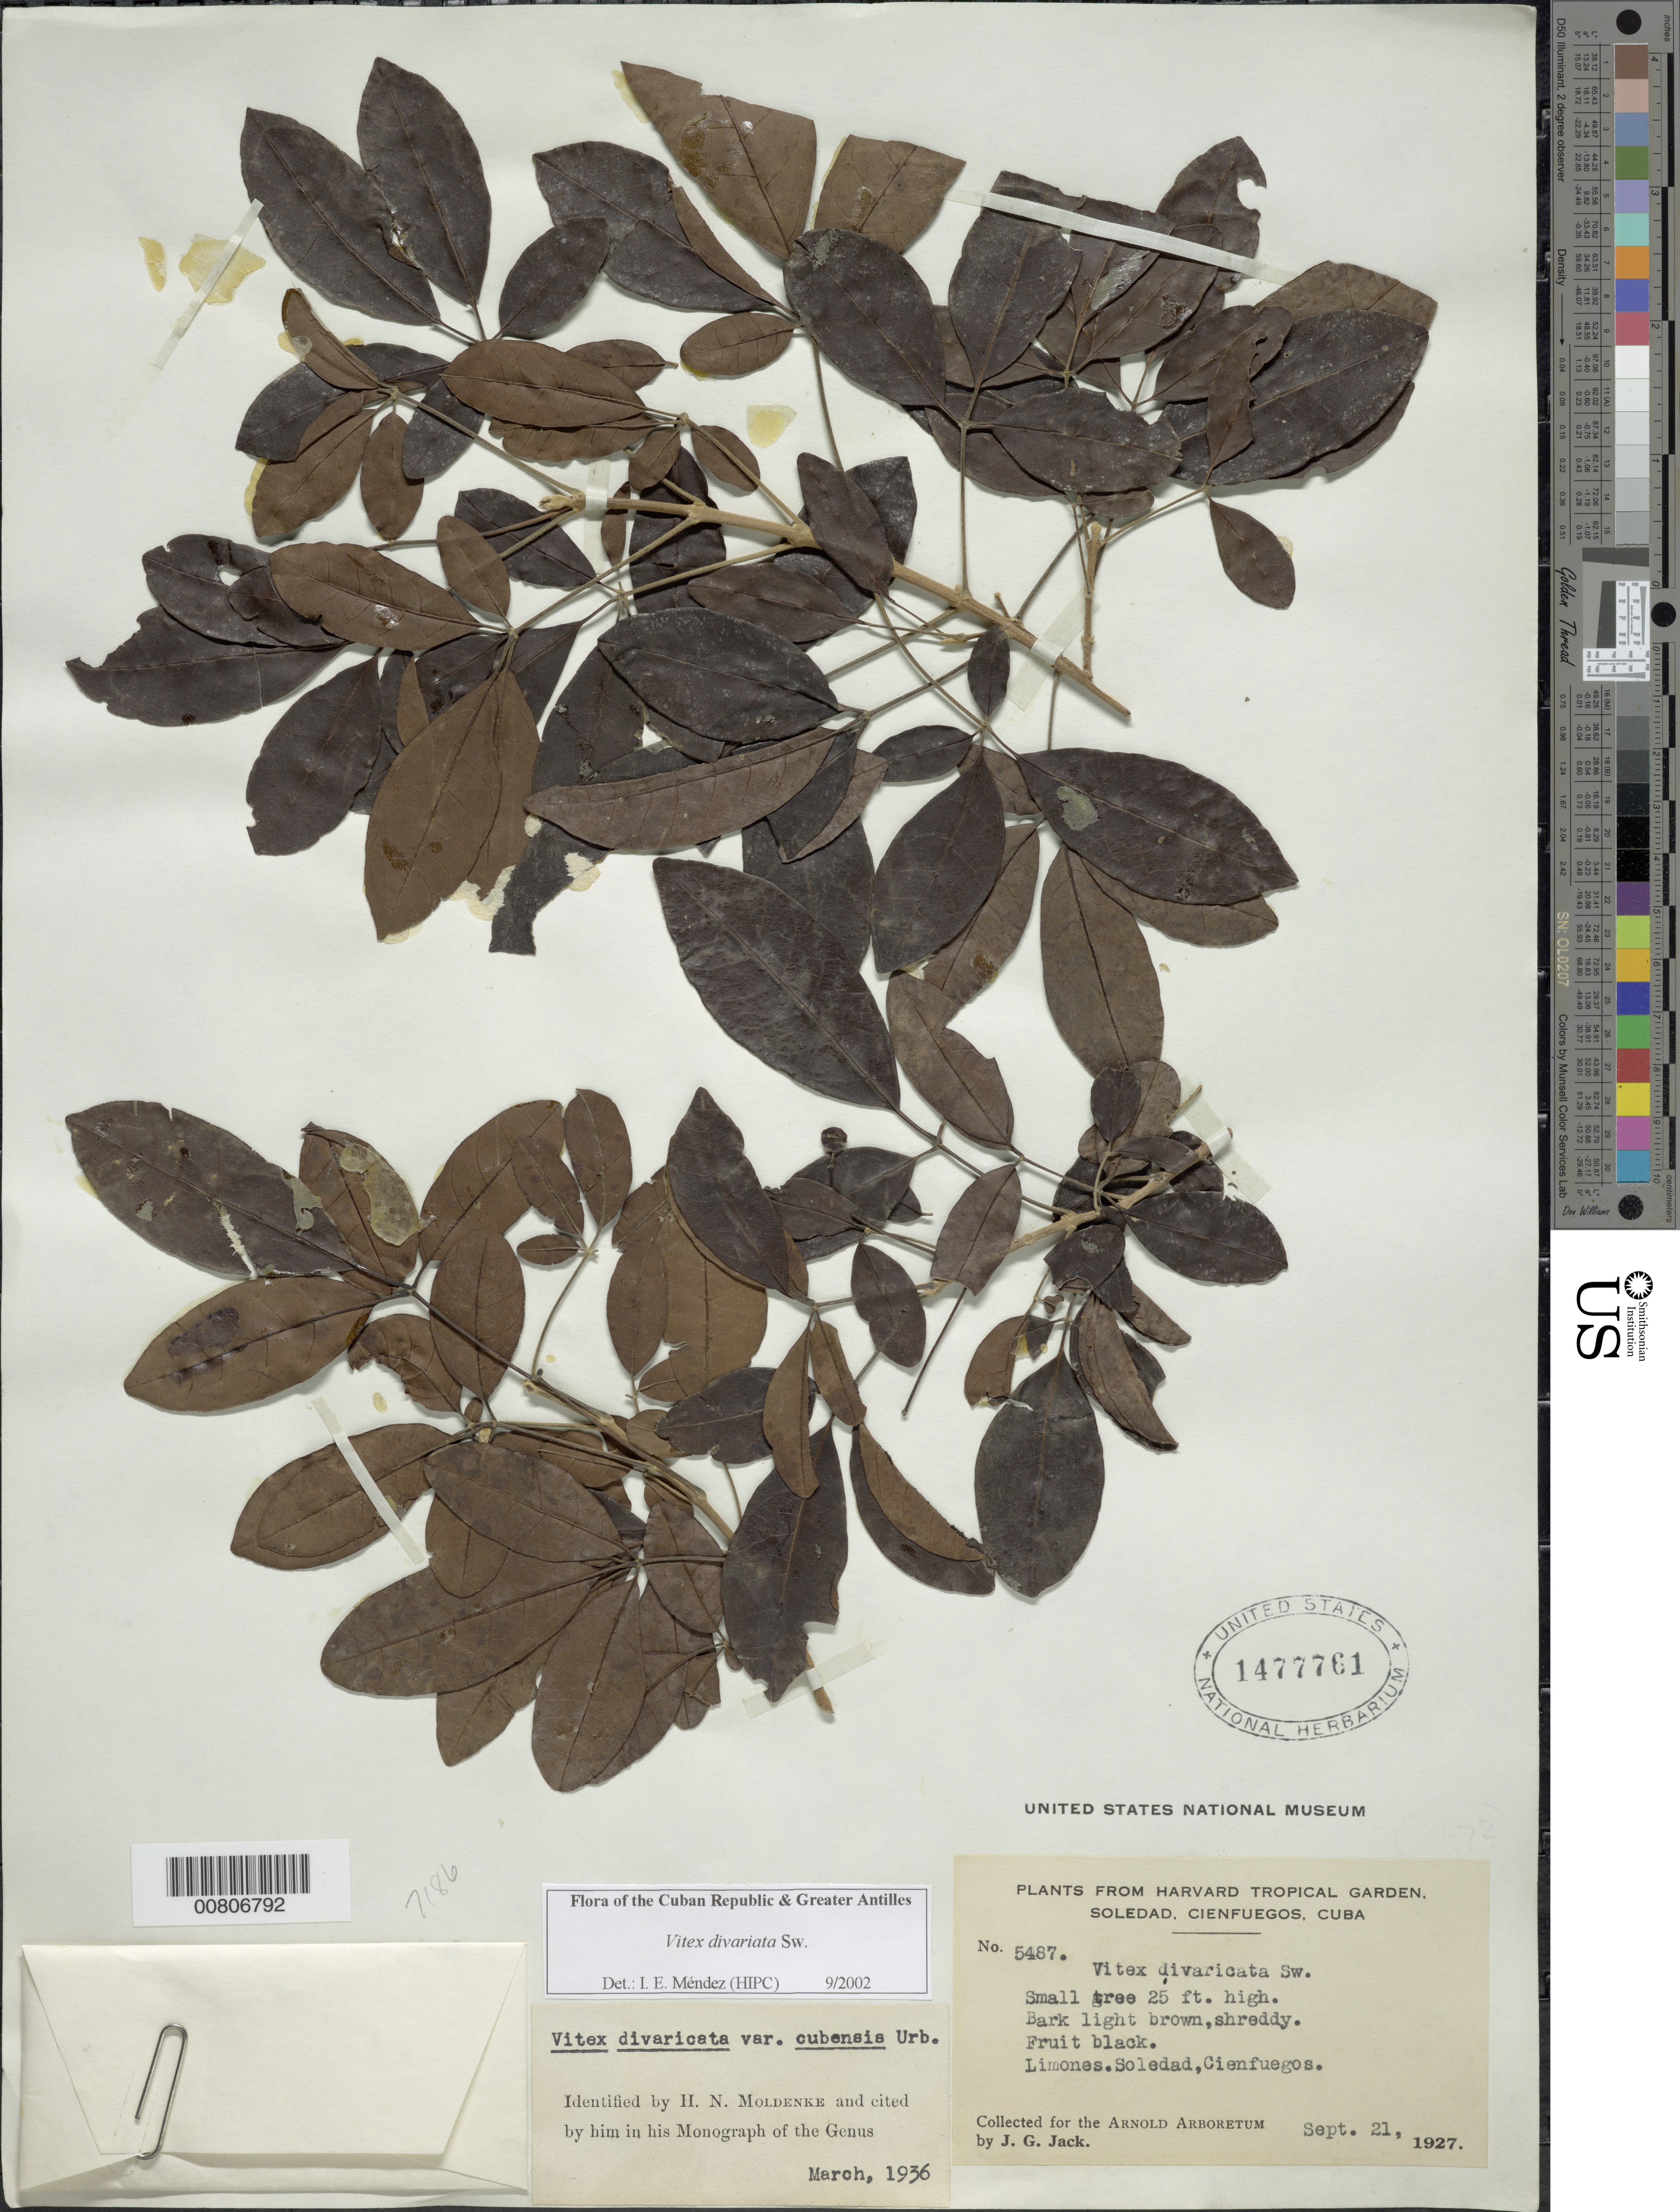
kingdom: Plantae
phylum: Tracheophyta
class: Magnoliopsida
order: Lamiales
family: Lamiaceae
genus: Vitex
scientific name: Vitex divaricata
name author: Sw.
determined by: Baró Oliedo, I.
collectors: J. G. Jack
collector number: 5487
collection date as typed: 21 Sep 1927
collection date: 1927-09-21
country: Cuba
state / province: Cienfuegos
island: Cuba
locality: Limones, Soledad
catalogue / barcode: US 1477761